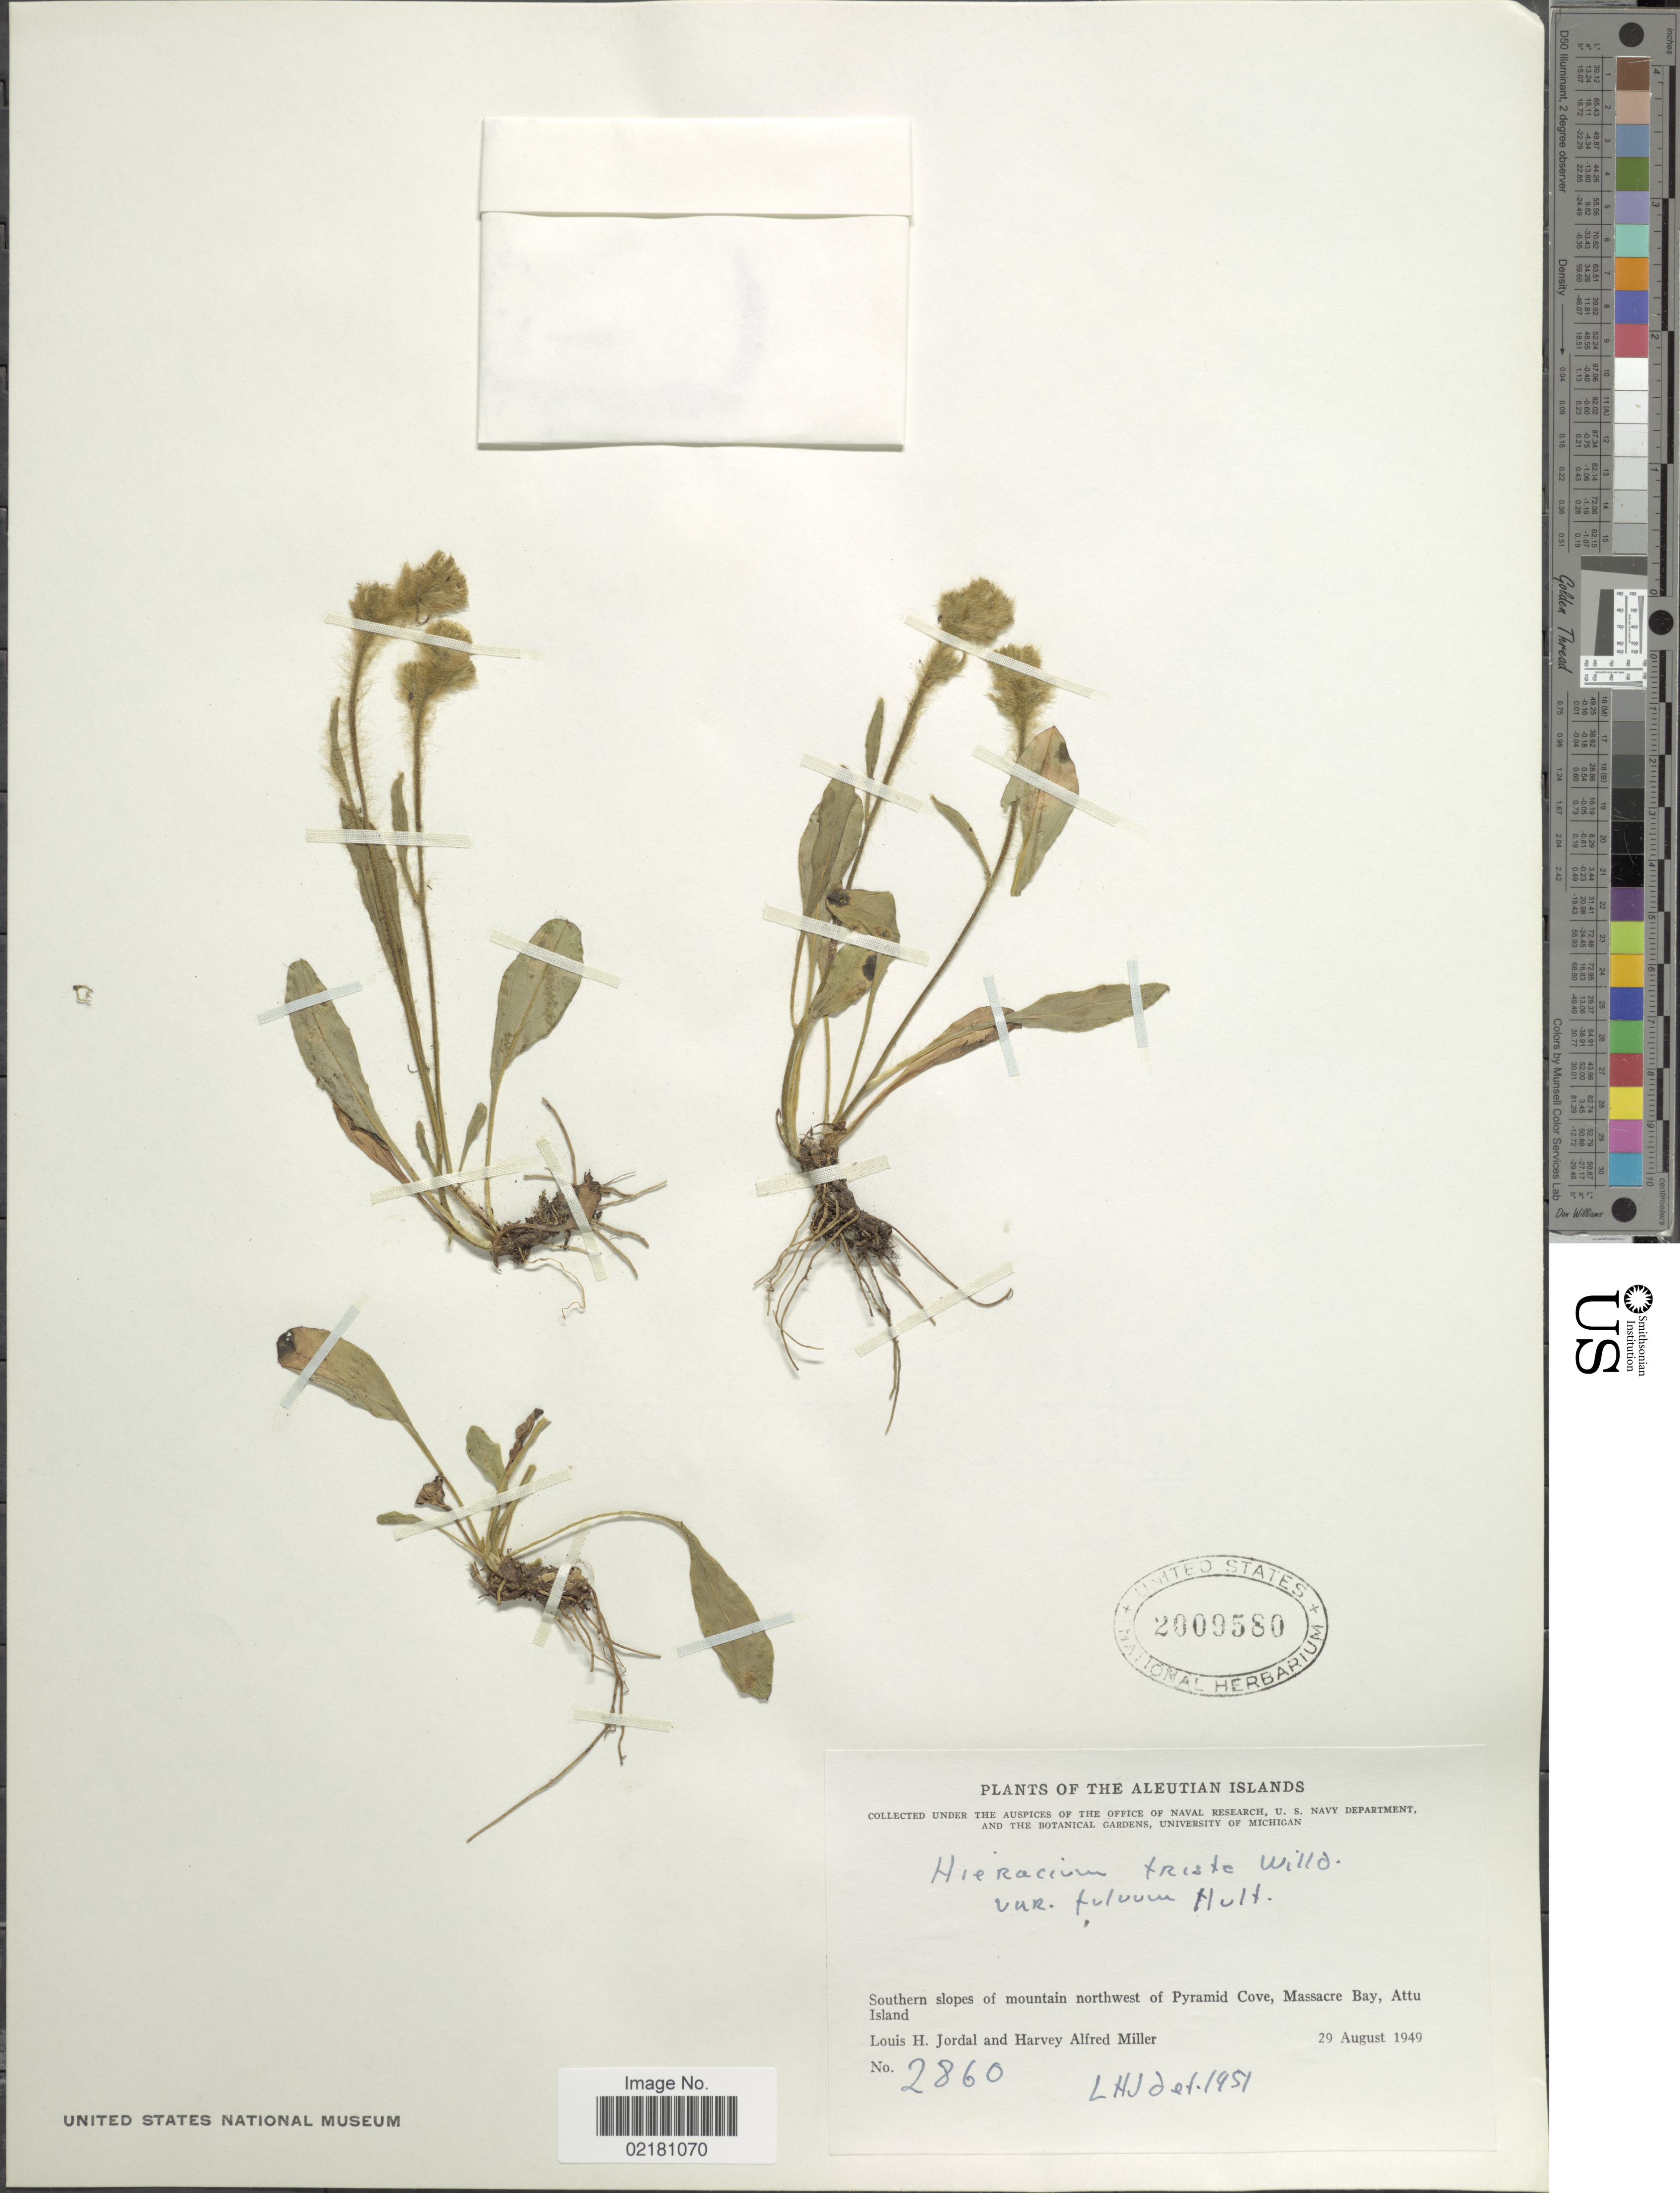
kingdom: Plantae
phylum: Tracheophyta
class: Magnoliopsida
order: Asterales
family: Asteraceae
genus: Hieracium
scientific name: Hieracium triste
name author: Willd. ex Spreng.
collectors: L. Jordal & H. A. Miller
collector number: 2860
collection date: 1949-08-29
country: United States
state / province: Alaska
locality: Aleutian Islands. Southern slopes of mountain northwest of Pyramid Cove, Massacre Bay, Attu Island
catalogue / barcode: US 2009580